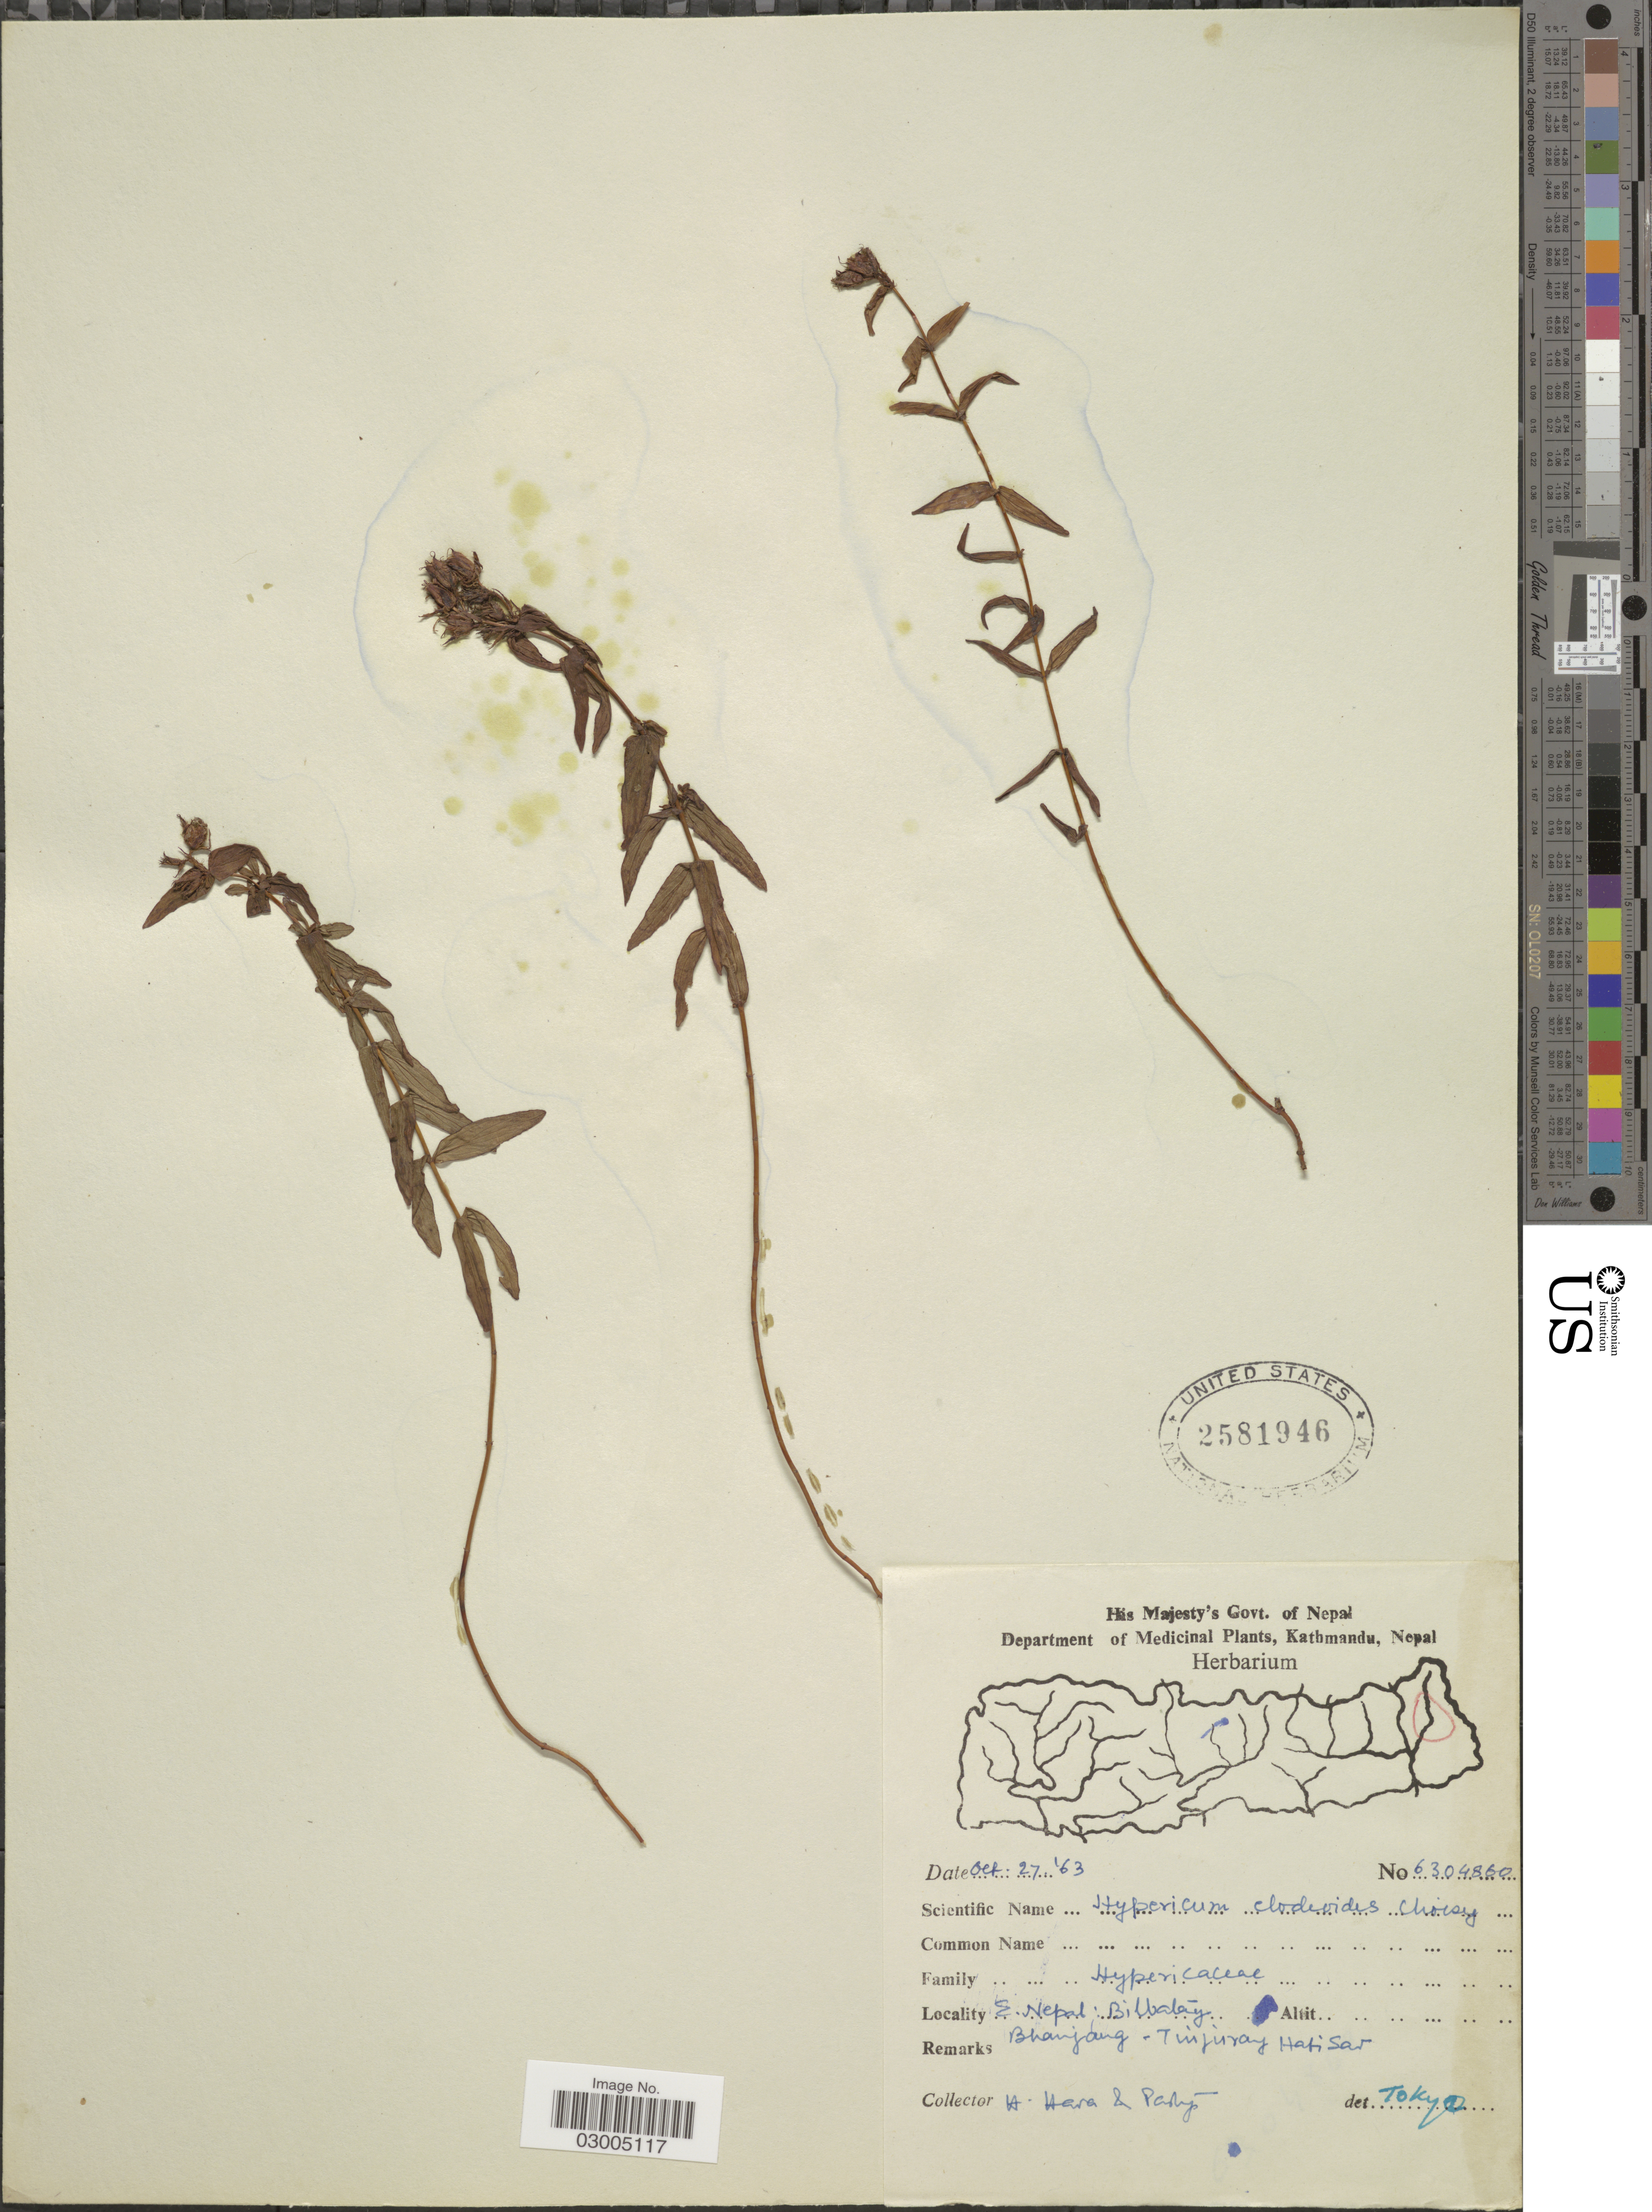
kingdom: Plantae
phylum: Tracheophyta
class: Magnoliopsida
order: Malpighiales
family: Hypericaceae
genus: Hypericum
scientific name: Hypericum elodeoides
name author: Choisy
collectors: H. Hara & -. Pasty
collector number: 6304860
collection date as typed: Transcribed d/m/y: 27/10/63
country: Nepal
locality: E. Nepal. Bilbatay. Bhanjang-Tuijuray Hati Sar. [interpreted]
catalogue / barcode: US 2581946